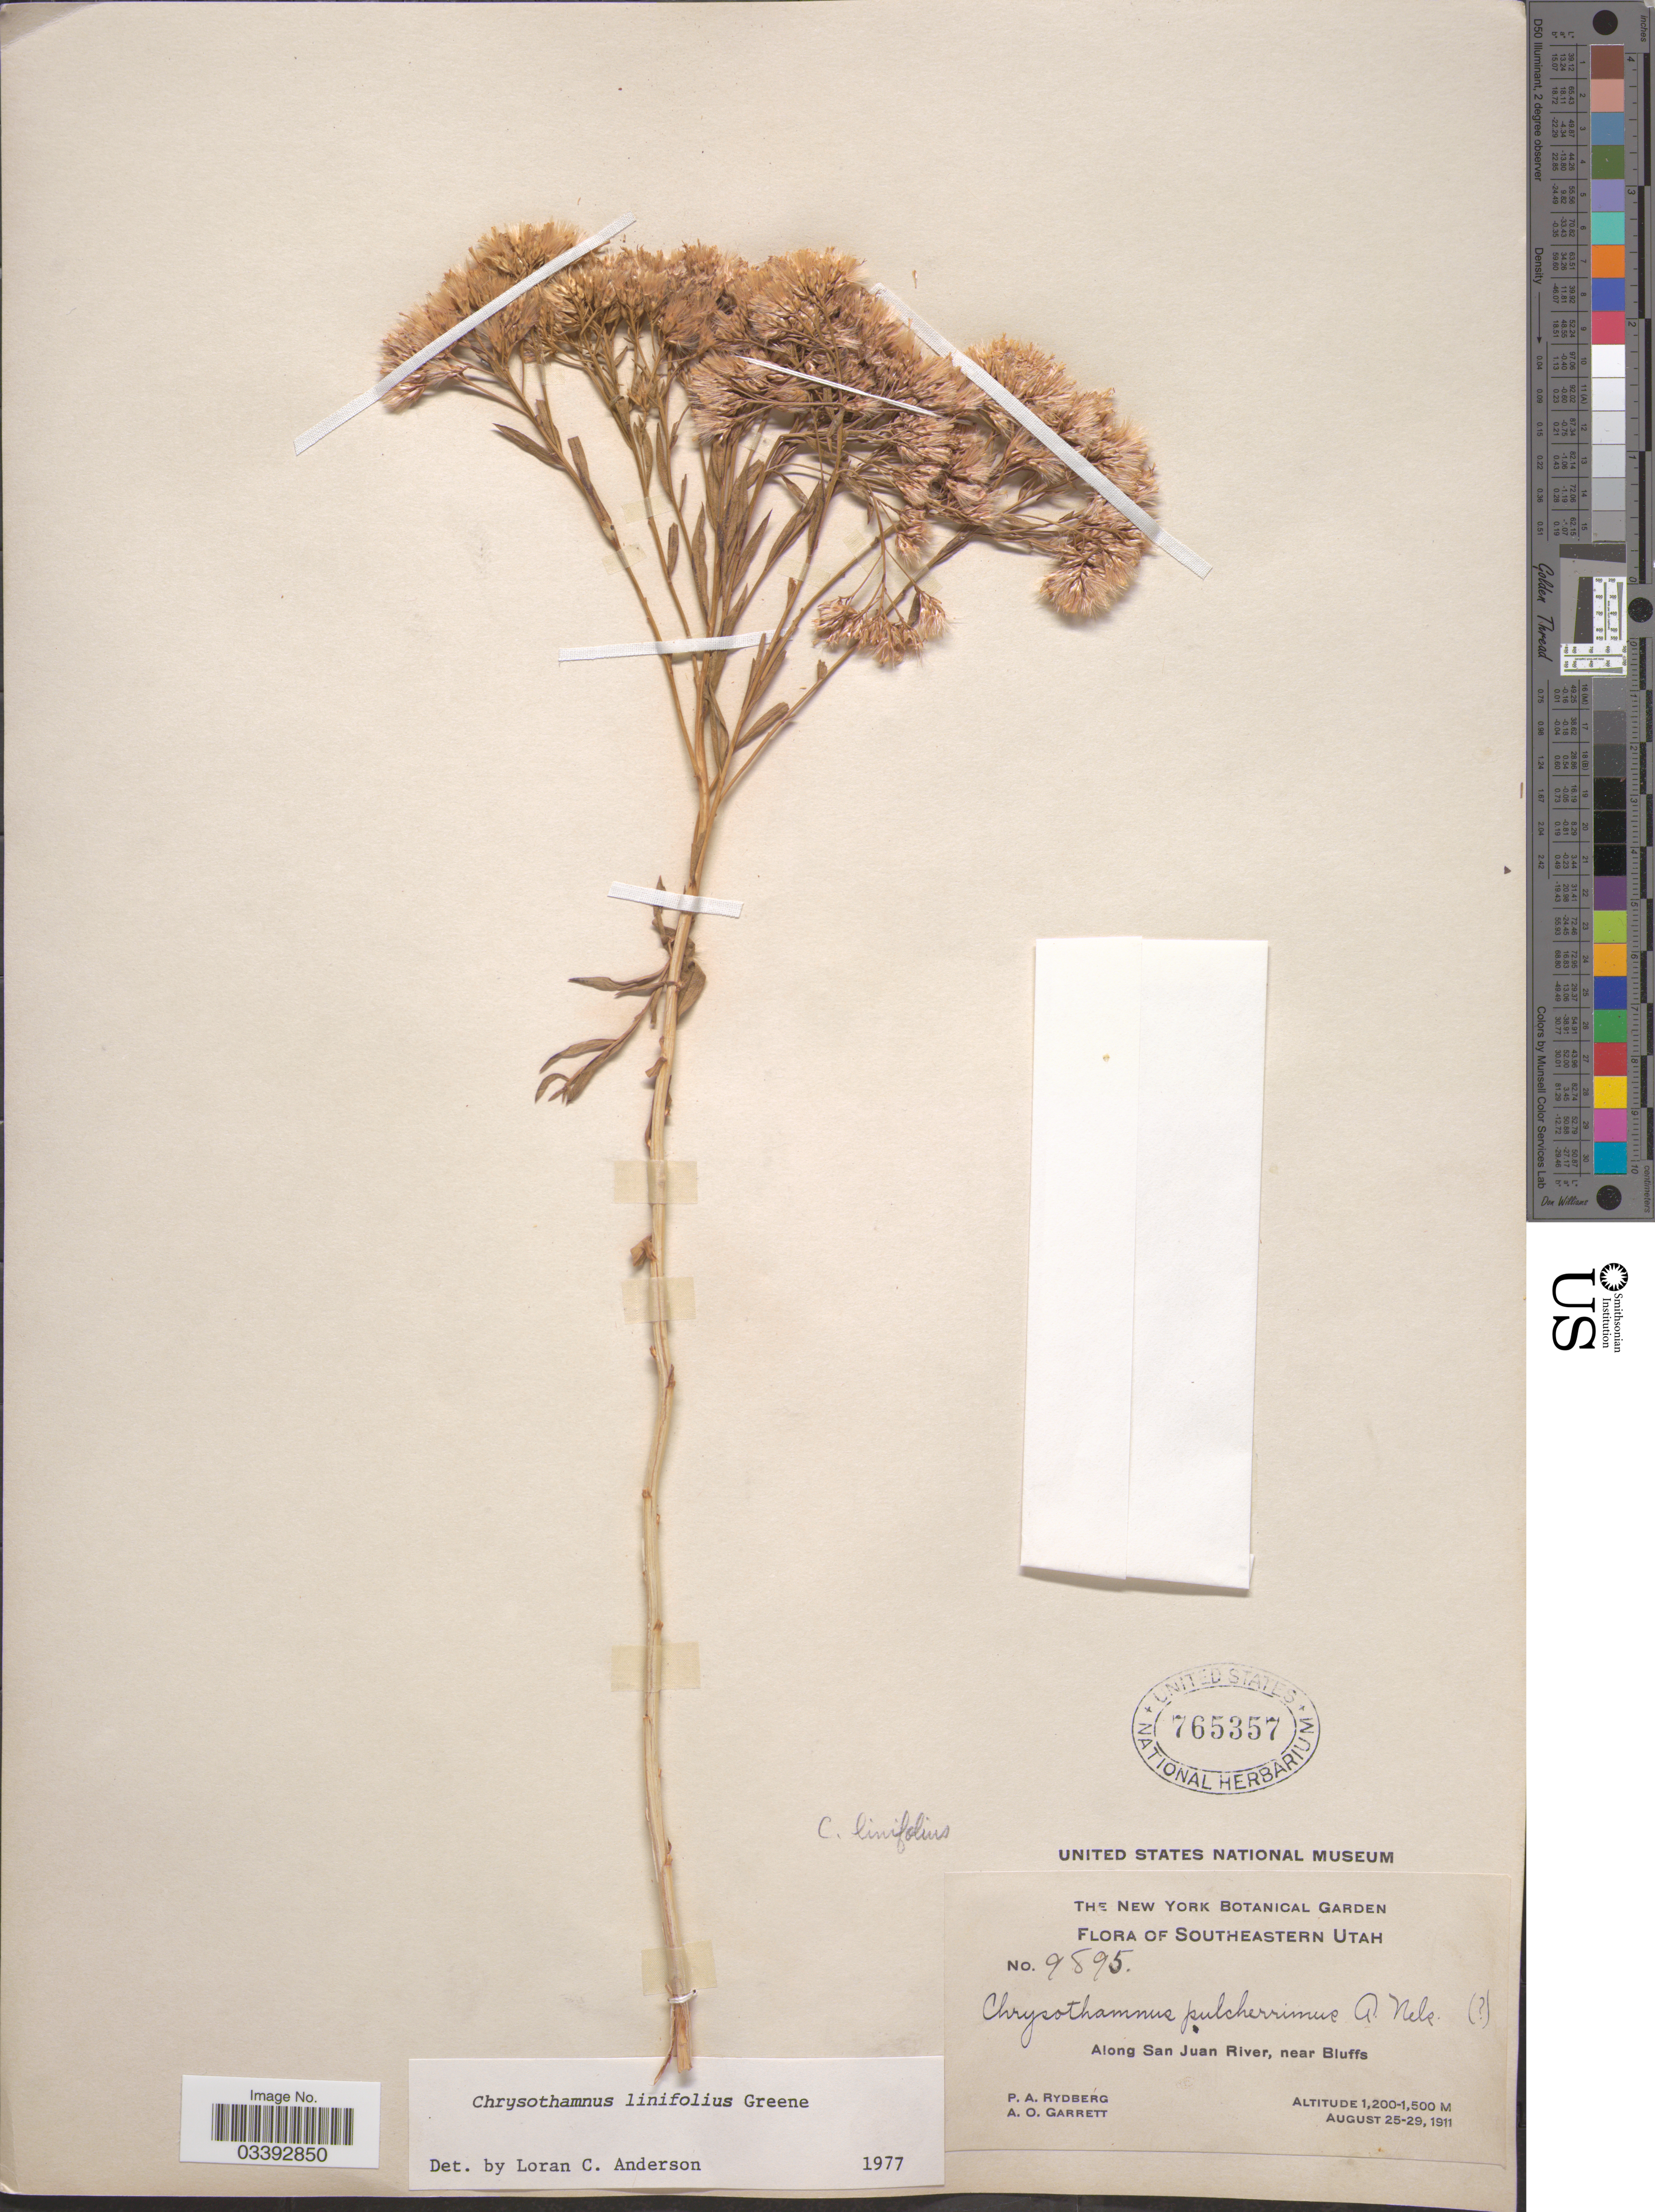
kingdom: Plantae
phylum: Tracheophyta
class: Magnoliopsida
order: Asterales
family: Asteraceae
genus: Chrysothamnus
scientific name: Chrysothamnus linifolius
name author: Greene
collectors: P. A. Rydberg & A. O. Garrett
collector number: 9895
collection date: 1911-08-25/1911-08-29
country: United States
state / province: Utah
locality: Southeastern Utah, Along San Juan River, near Bluffs.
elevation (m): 1200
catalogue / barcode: US 765357